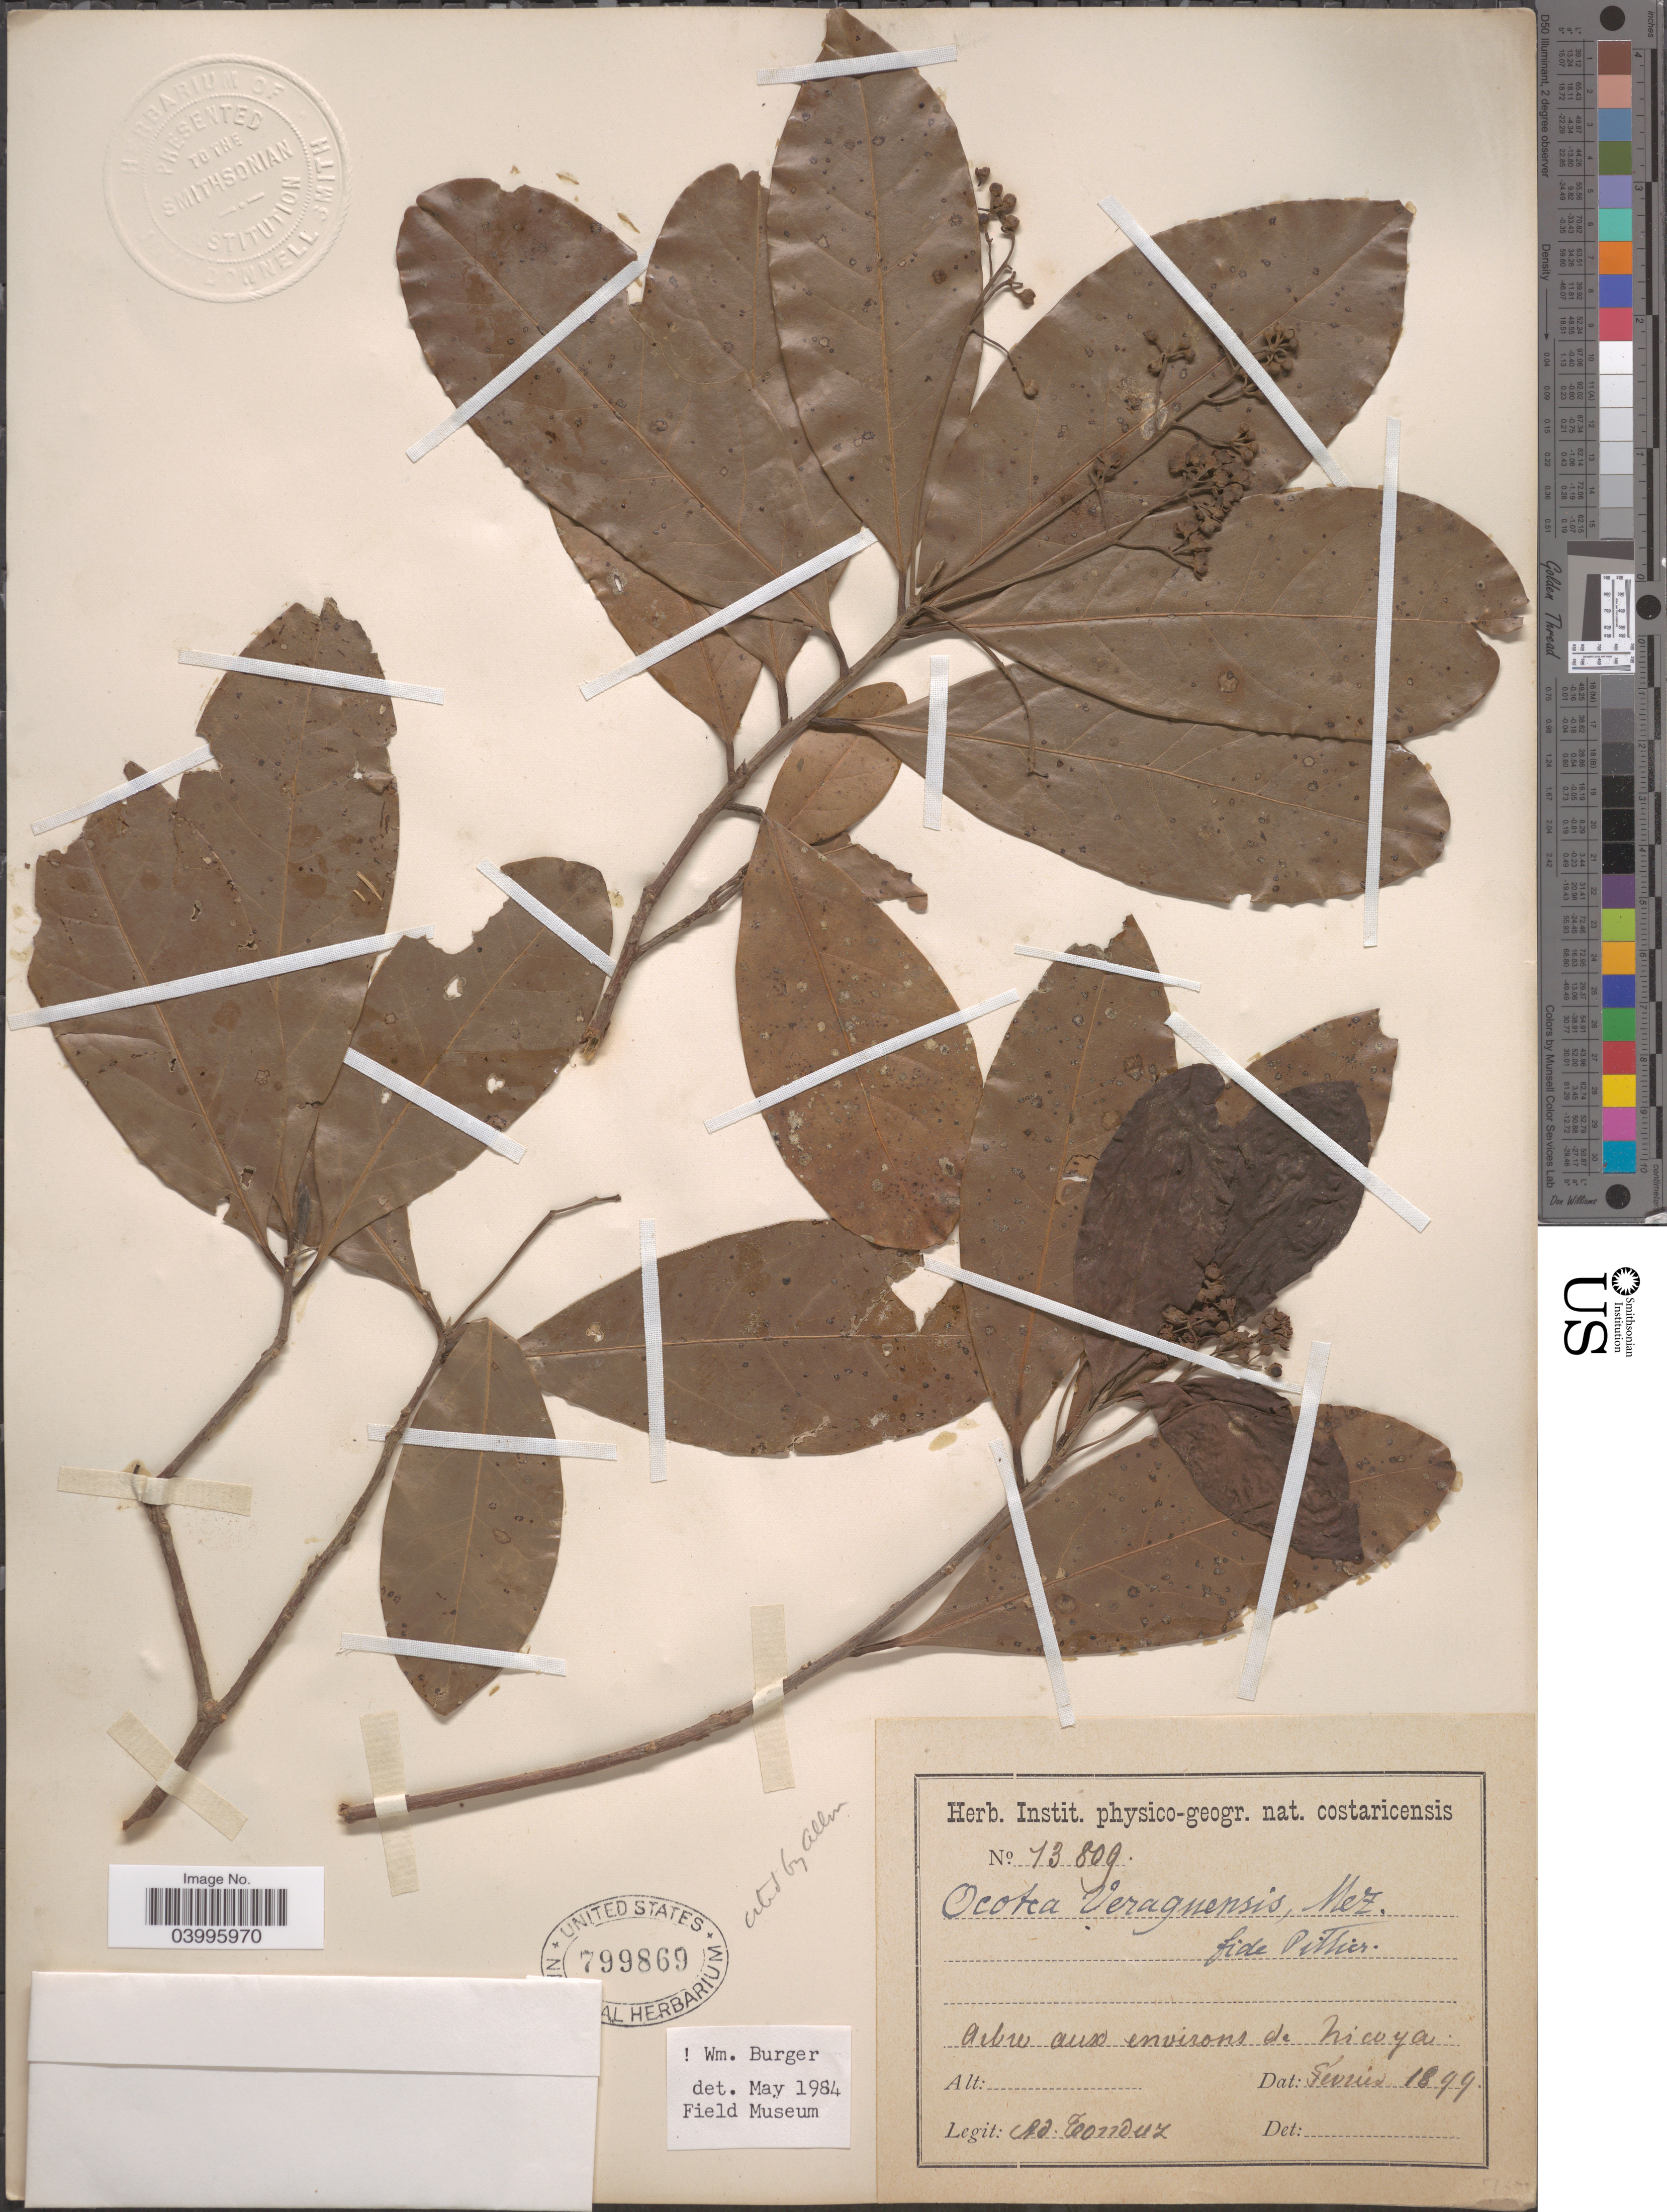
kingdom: Plantae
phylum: Tracheophyta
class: Magnoliopsida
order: Laurales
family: Lauraceae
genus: Ocotea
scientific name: Ocotea veraguensis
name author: (Meisn.) Mez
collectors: A. Tonduz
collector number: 13809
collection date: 1899-02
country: Costa Rica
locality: Arbre aux environs de Nicoya.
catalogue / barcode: US 799869